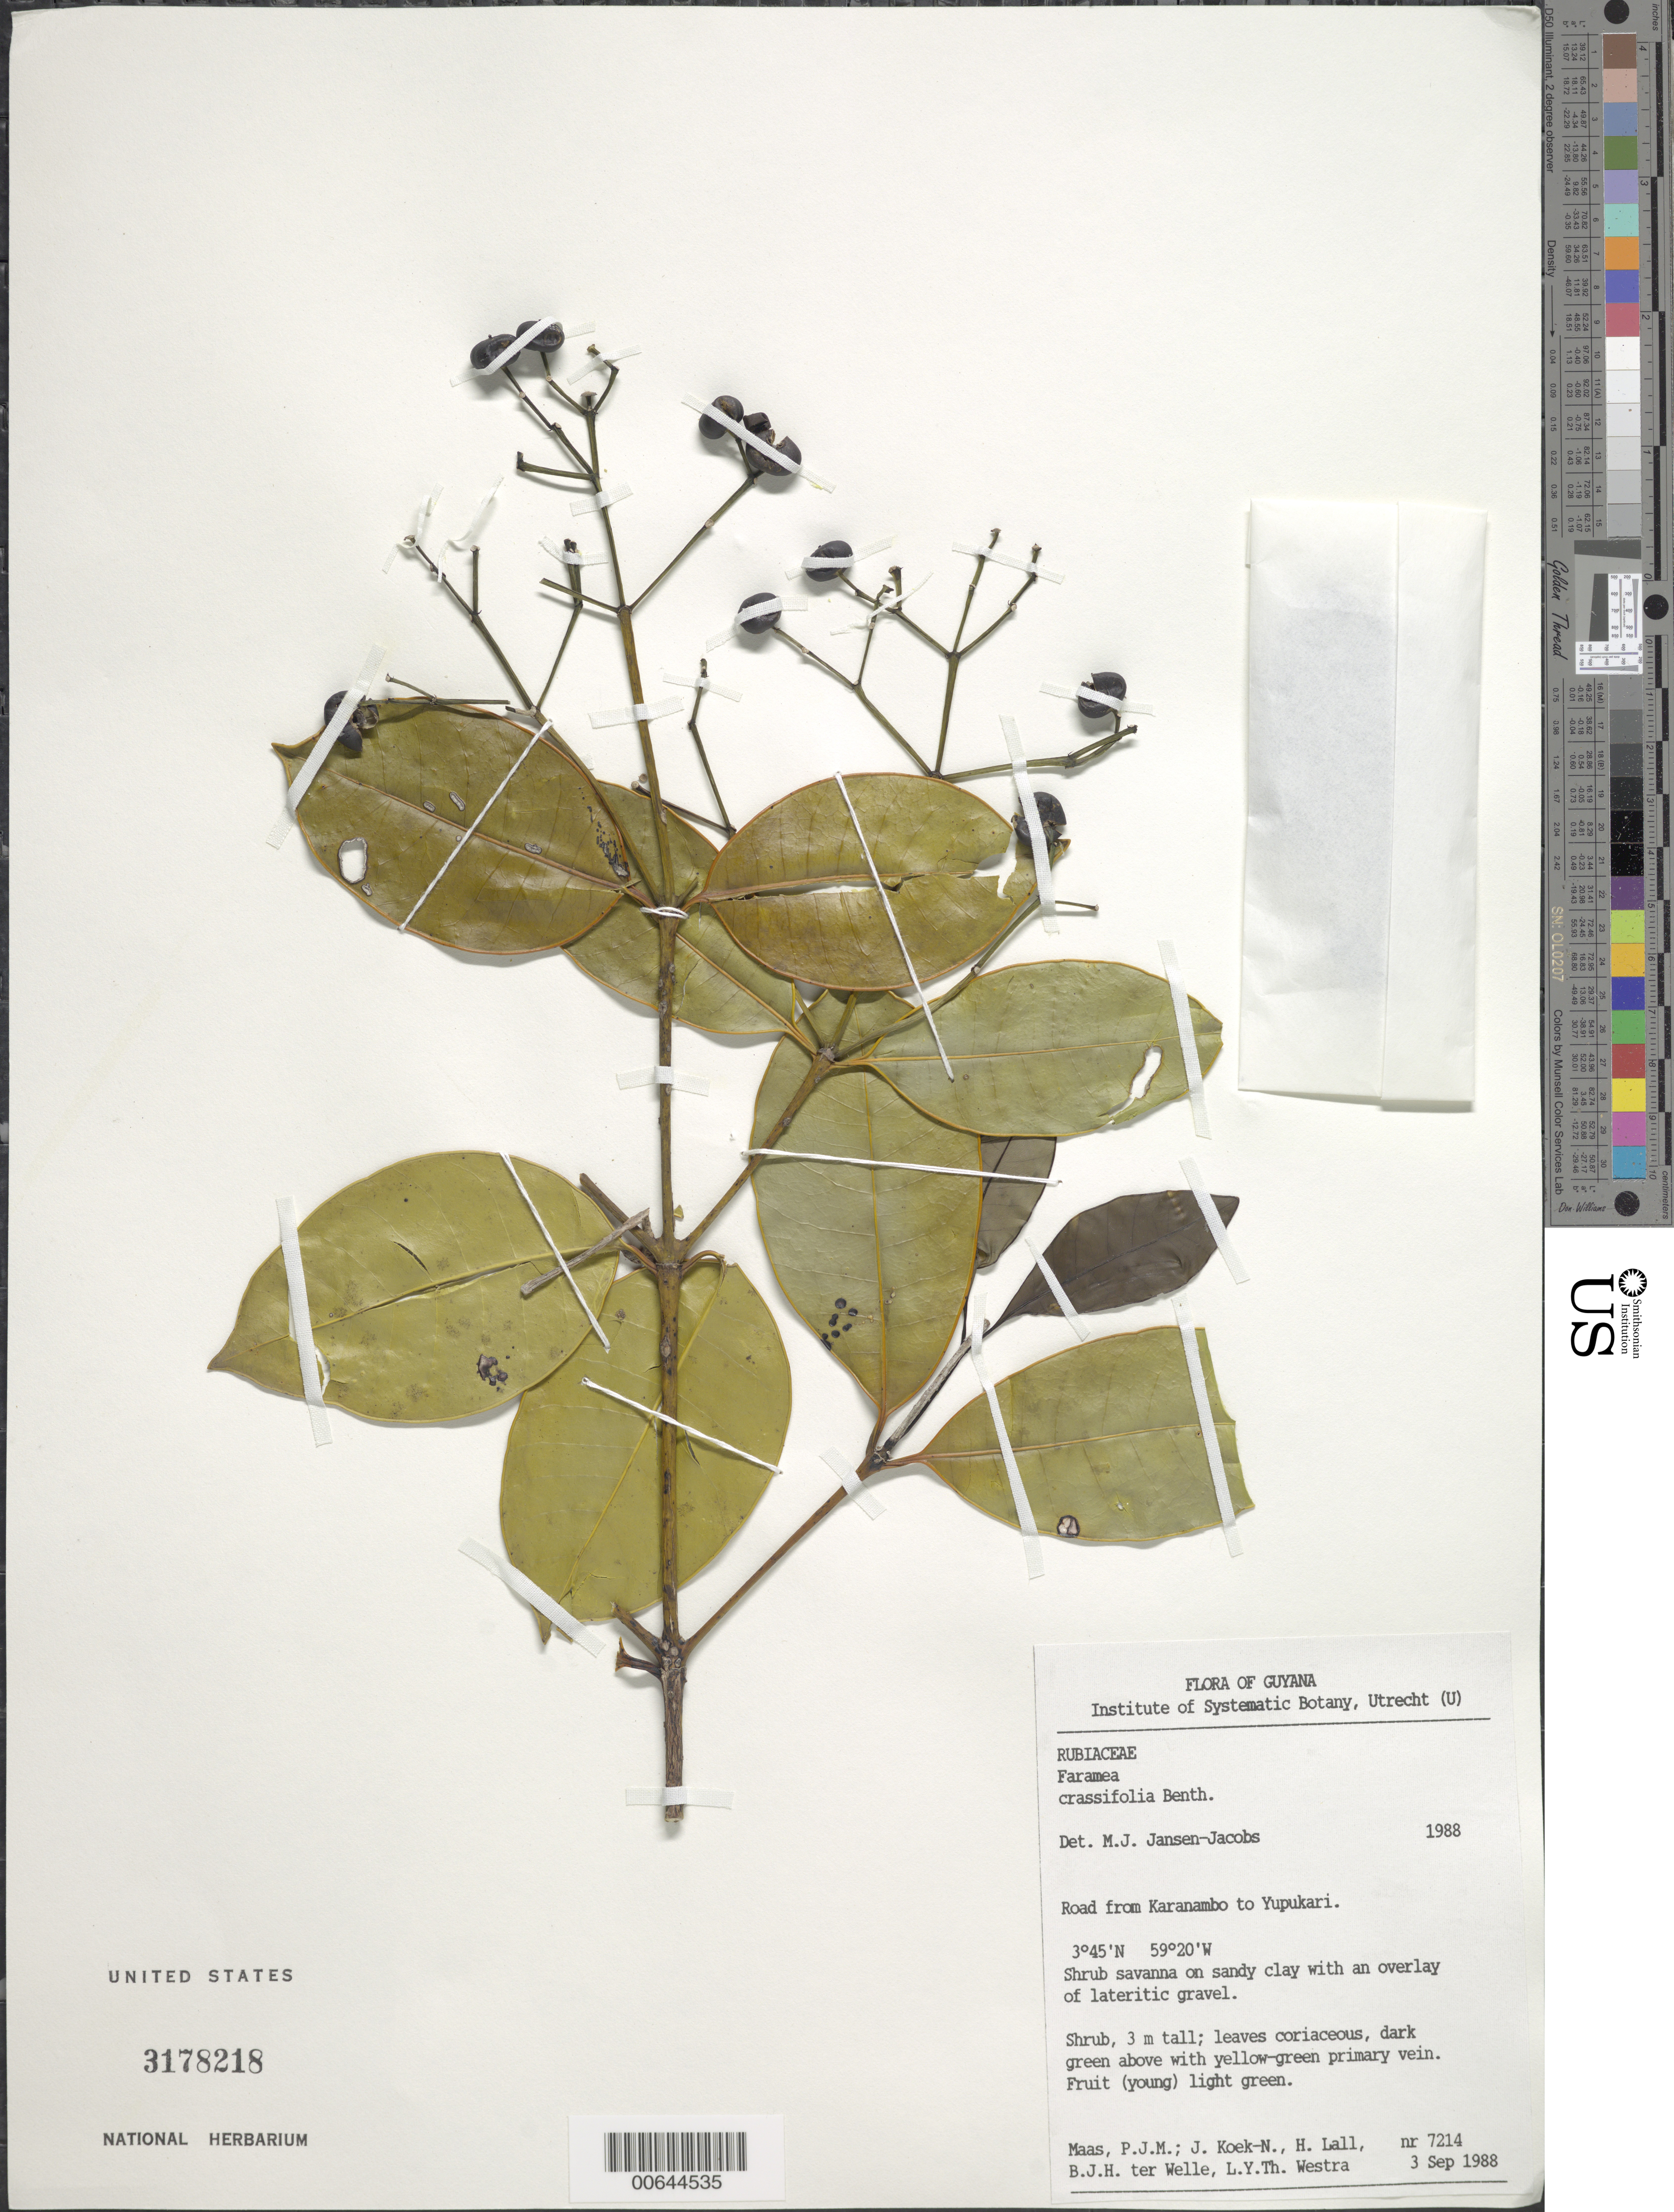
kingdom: Plantae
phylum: Tracheophyta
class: Magnoliopsida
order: Gentianales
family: Rubiaceae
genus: Faramea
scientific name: Faramea crassifolia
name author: Benth.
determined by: Jansen-Jacobs, M. J., (U), Nationaal Herbarium Nederland, Utrecht University branch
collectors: P. Maas, J. Koek-Noorman, H. Lall, B. Welle & L. Y. T. Westra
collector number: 7214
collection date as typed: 3-Sep-88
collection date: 1988-09-03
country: Guyana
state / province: U. Takutu-U. Essequibo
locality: Karanambo to Yupukari road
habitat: Shrub savanna on sandy clay with an overlay of lateritic gravel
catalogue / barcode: US 3178218